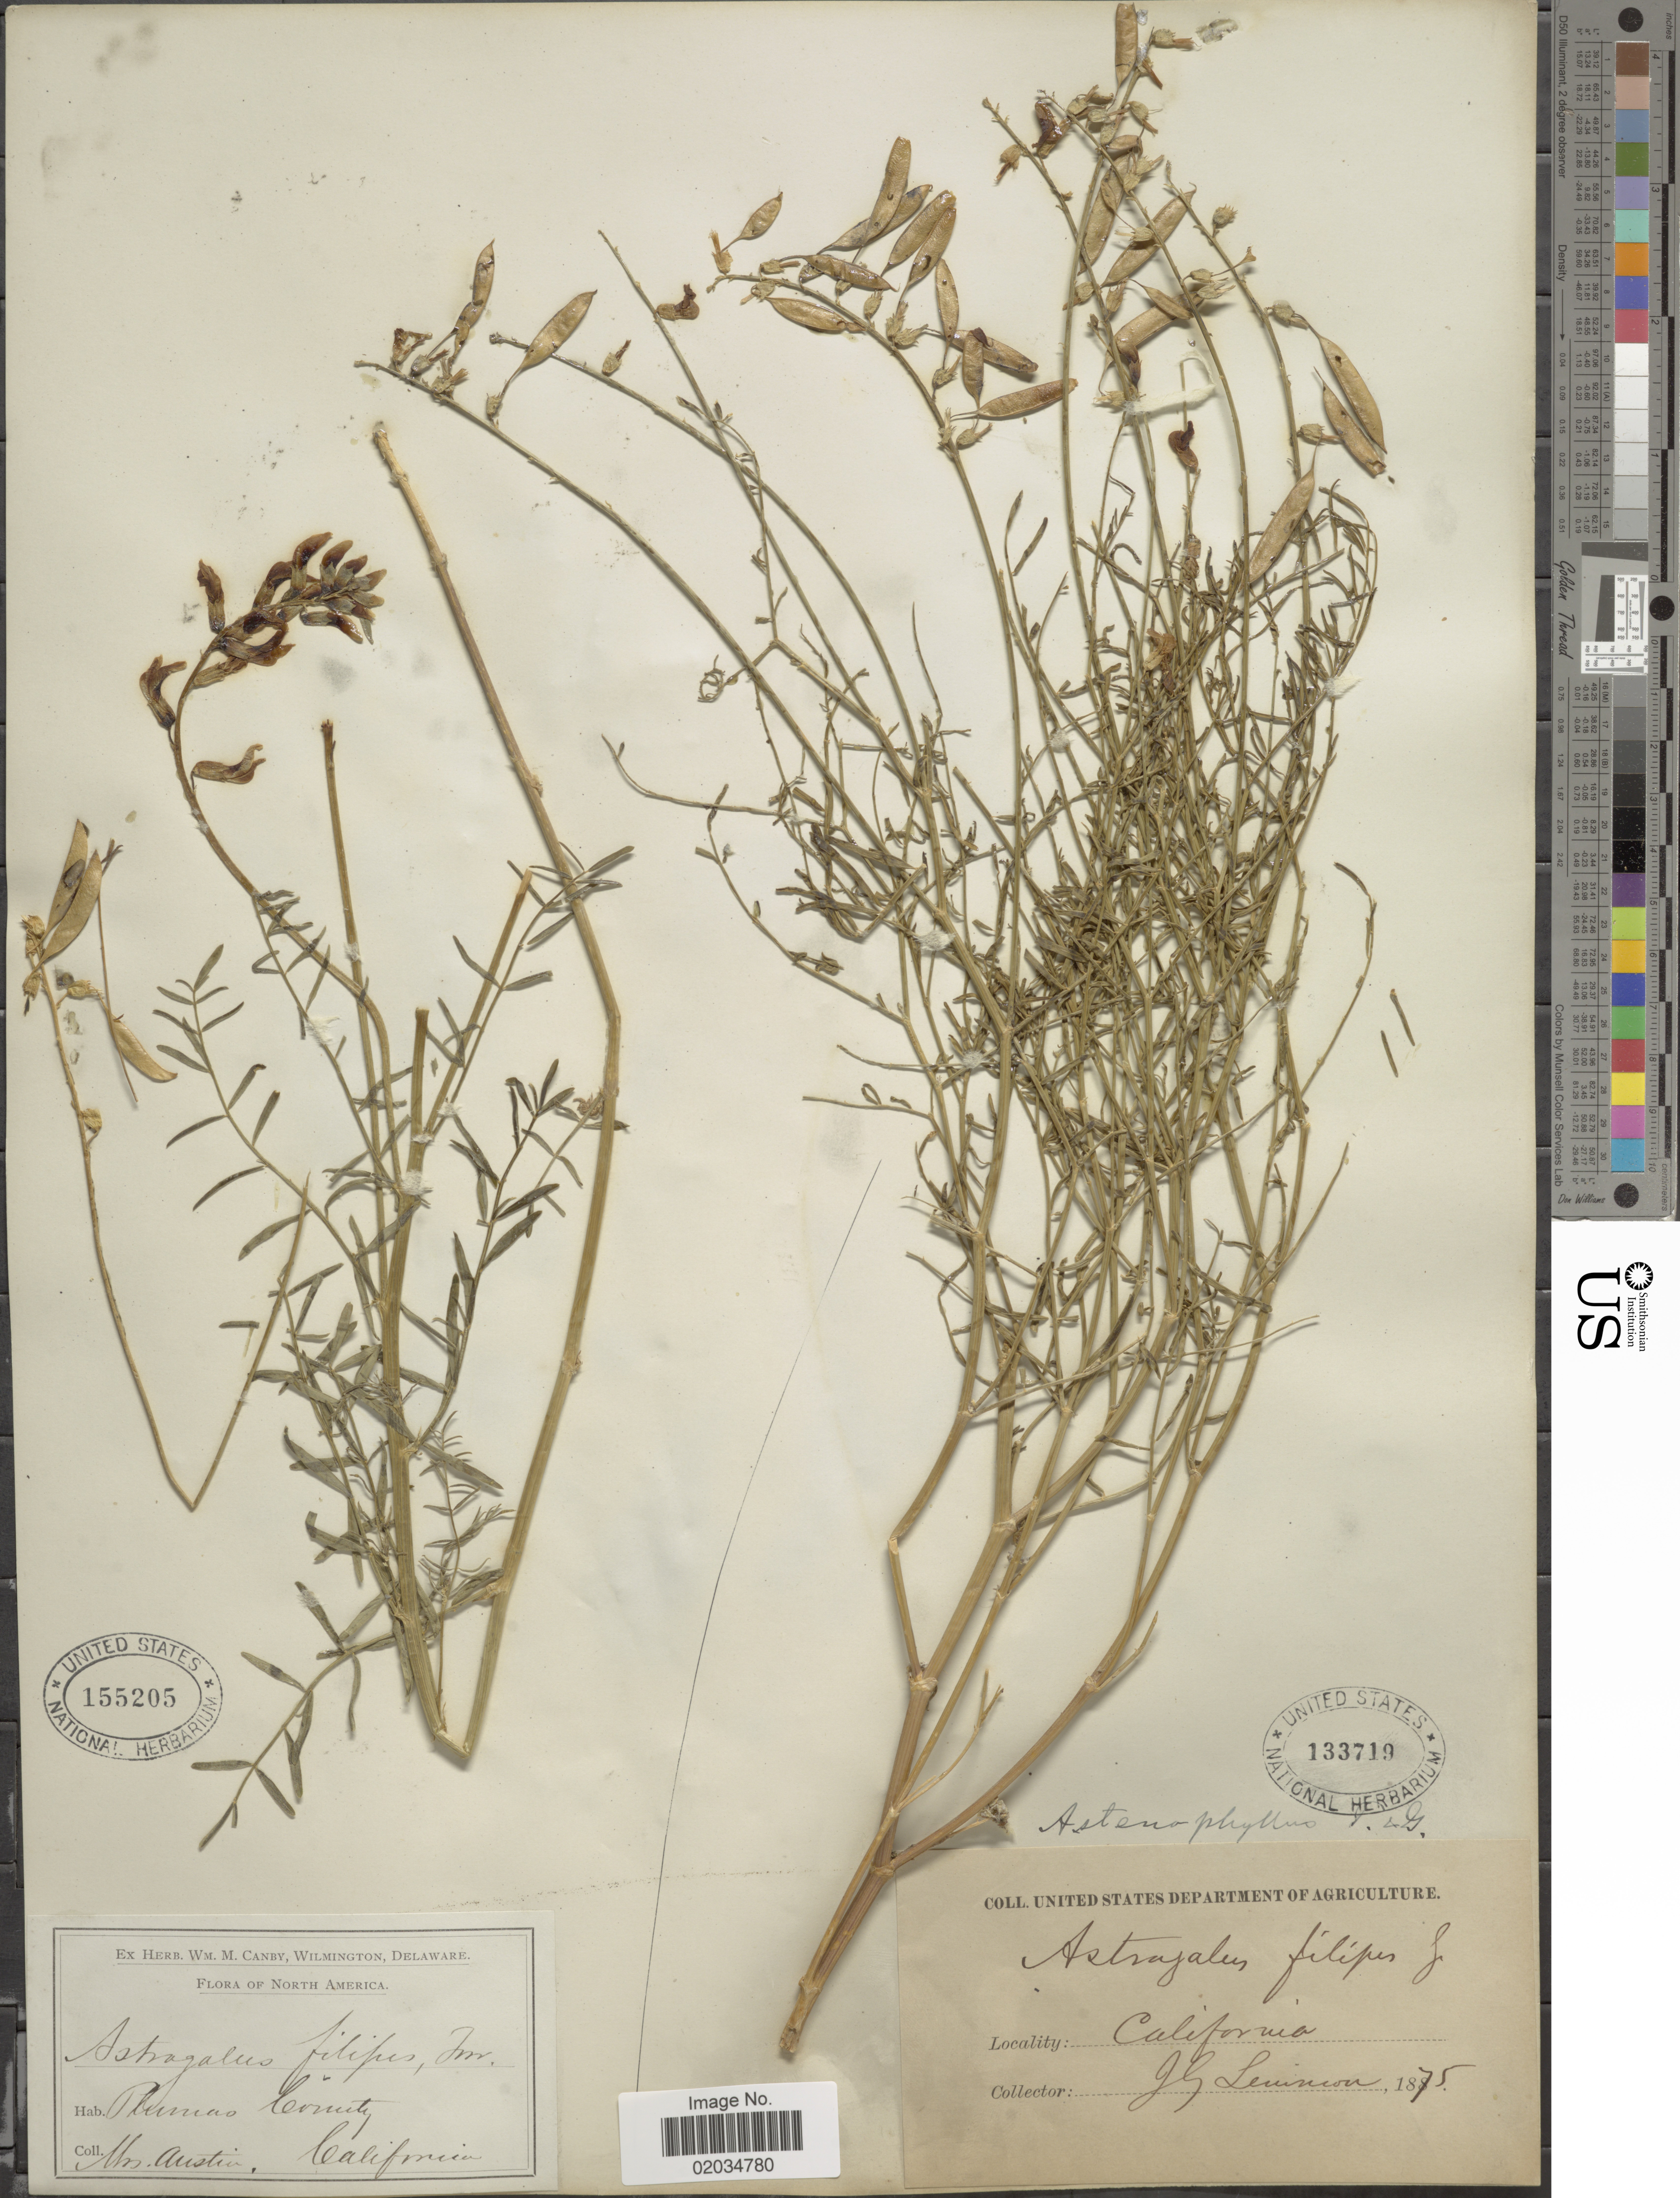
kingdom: Plantae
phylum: Tracheophyta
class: Magnoliopsida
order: Fabales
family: Fabaceae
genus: Astragalus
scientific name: Astragalus stenophyllus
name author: Torr. & A. Gray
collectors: J. Lemmon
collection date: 1875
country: United States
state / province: California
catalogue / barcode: US 133719